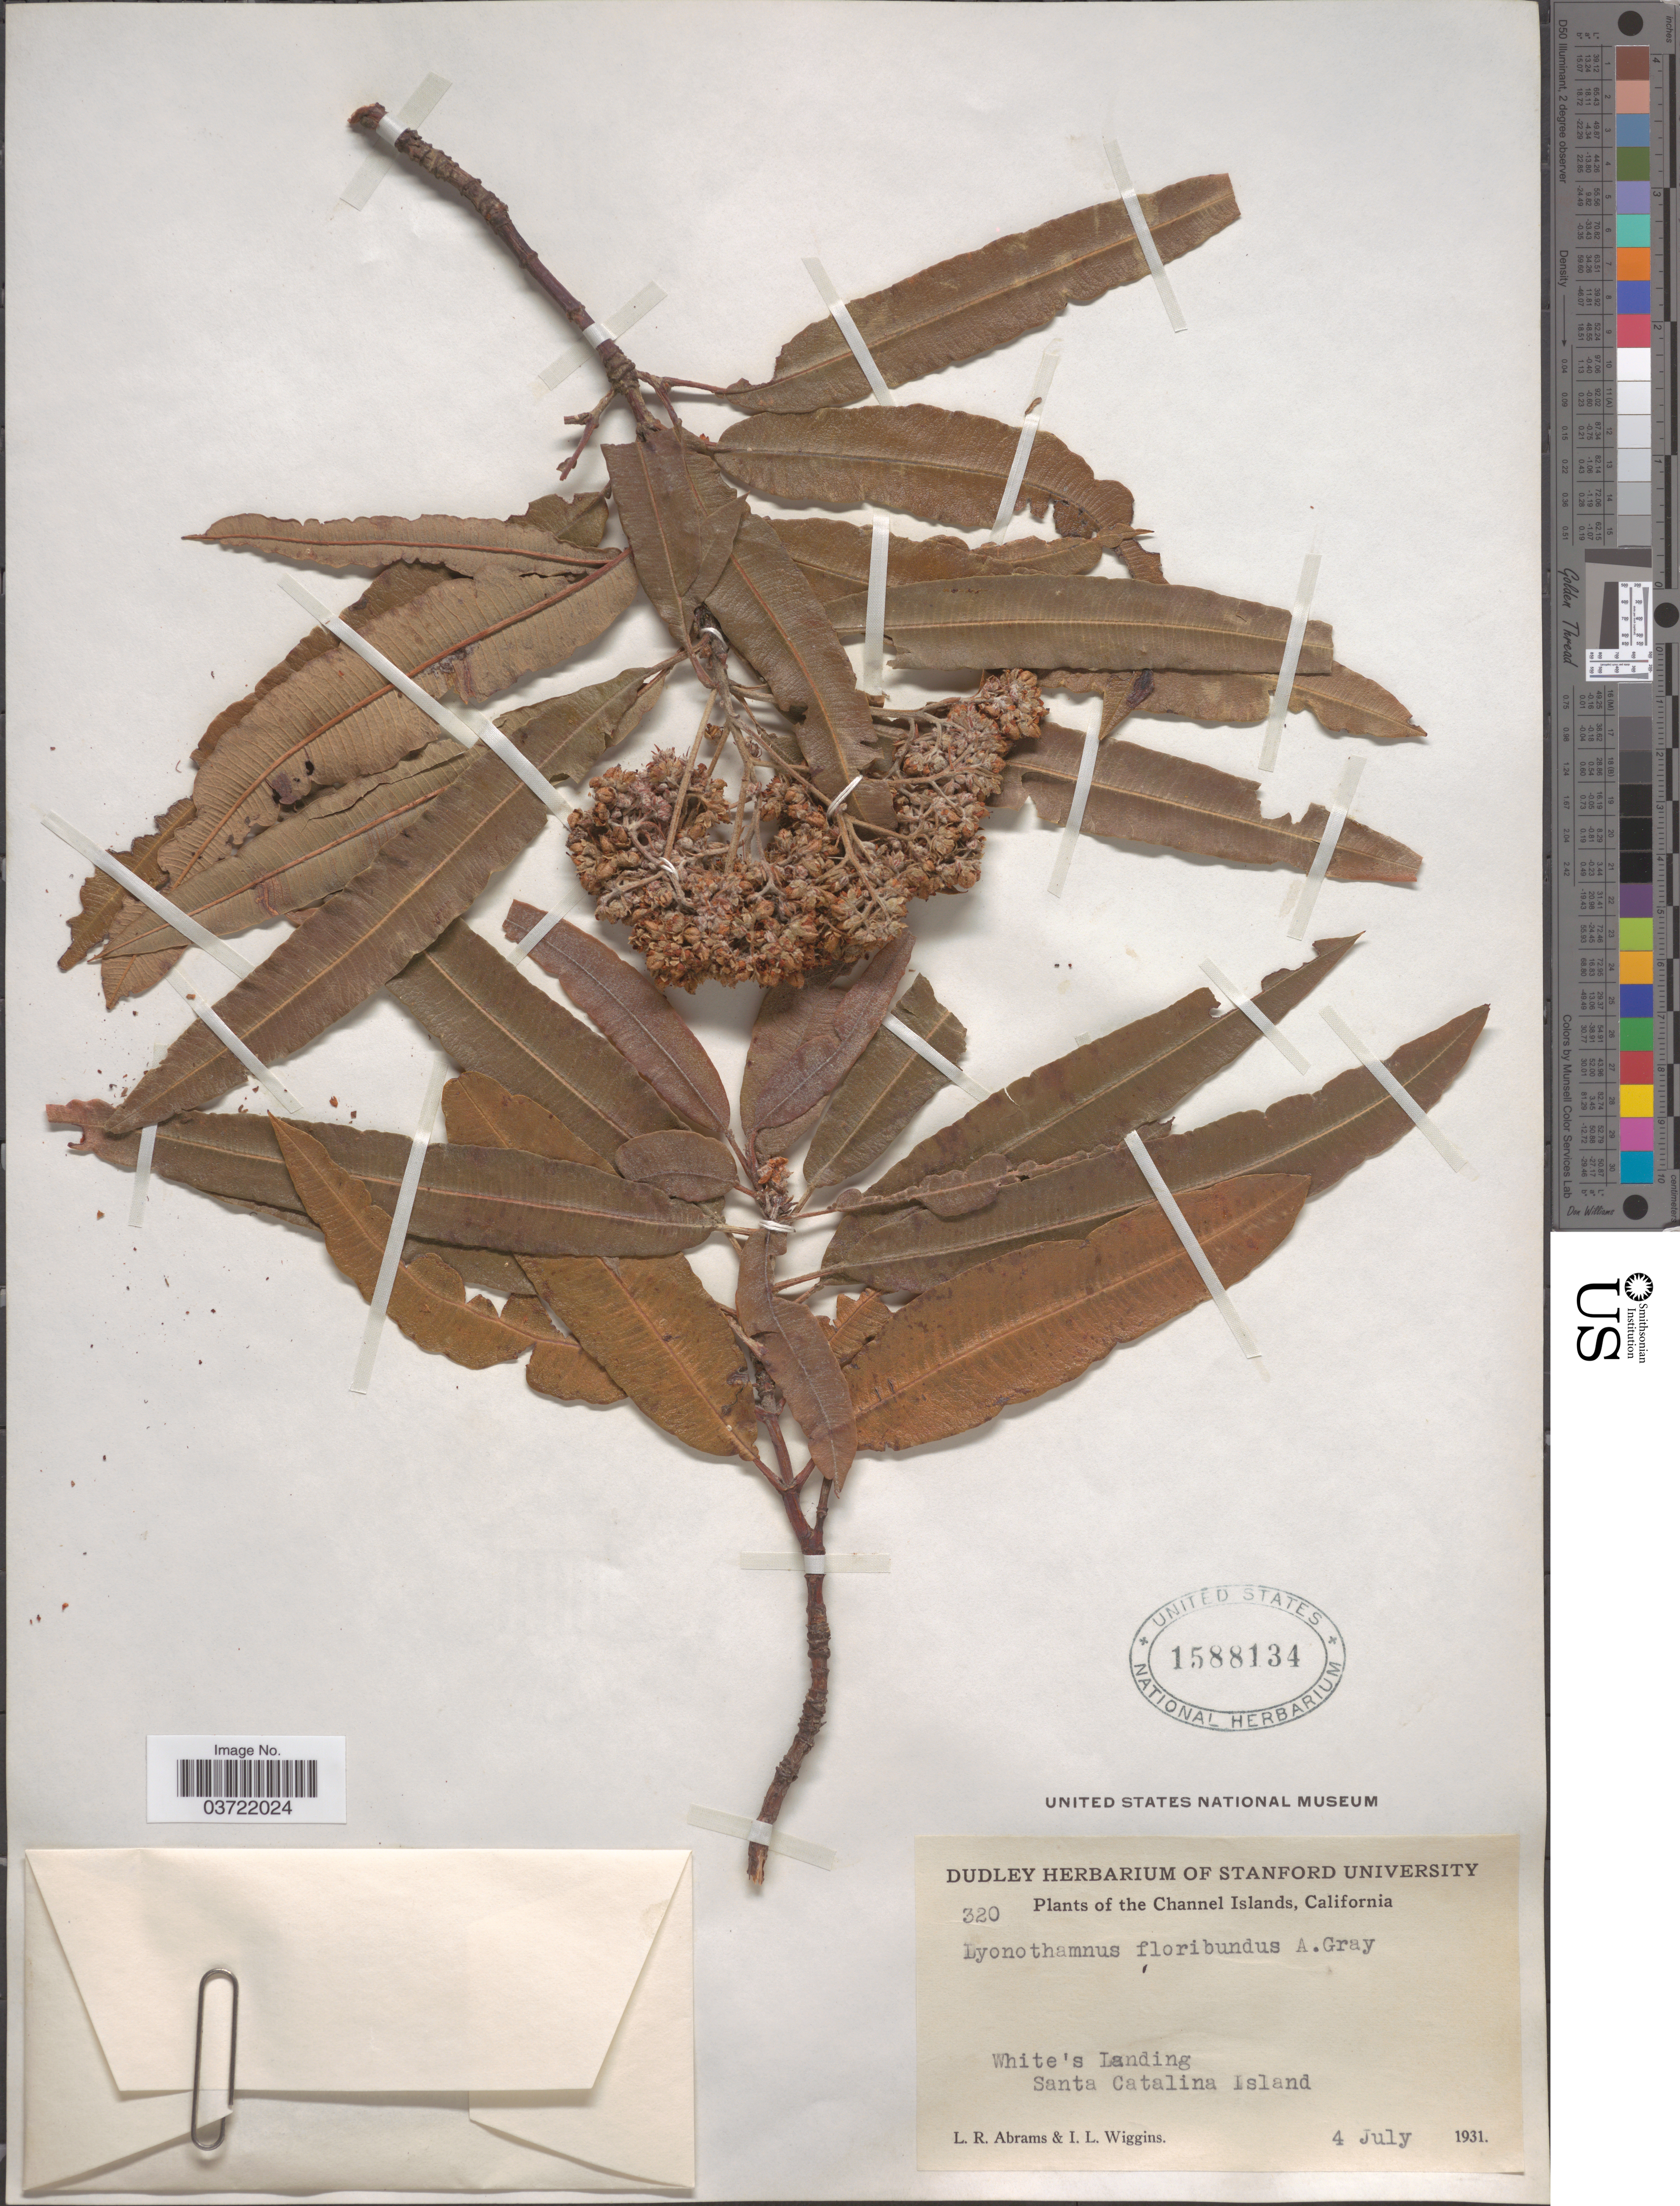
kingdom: Plantae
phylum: Tracheophyta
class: Magnoliopsida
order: Rosales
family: Rosaceae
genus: Lyonothamnus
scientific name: Lyonothamnus floribundus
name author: A. Gray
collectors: L. Abrams & I. L. Wiggins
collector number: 320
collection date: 1931-07-04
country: Peru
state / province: Cajamarca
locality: Channel Islands. White's landing. Santa Catalina Island.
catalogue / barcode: US 1588134